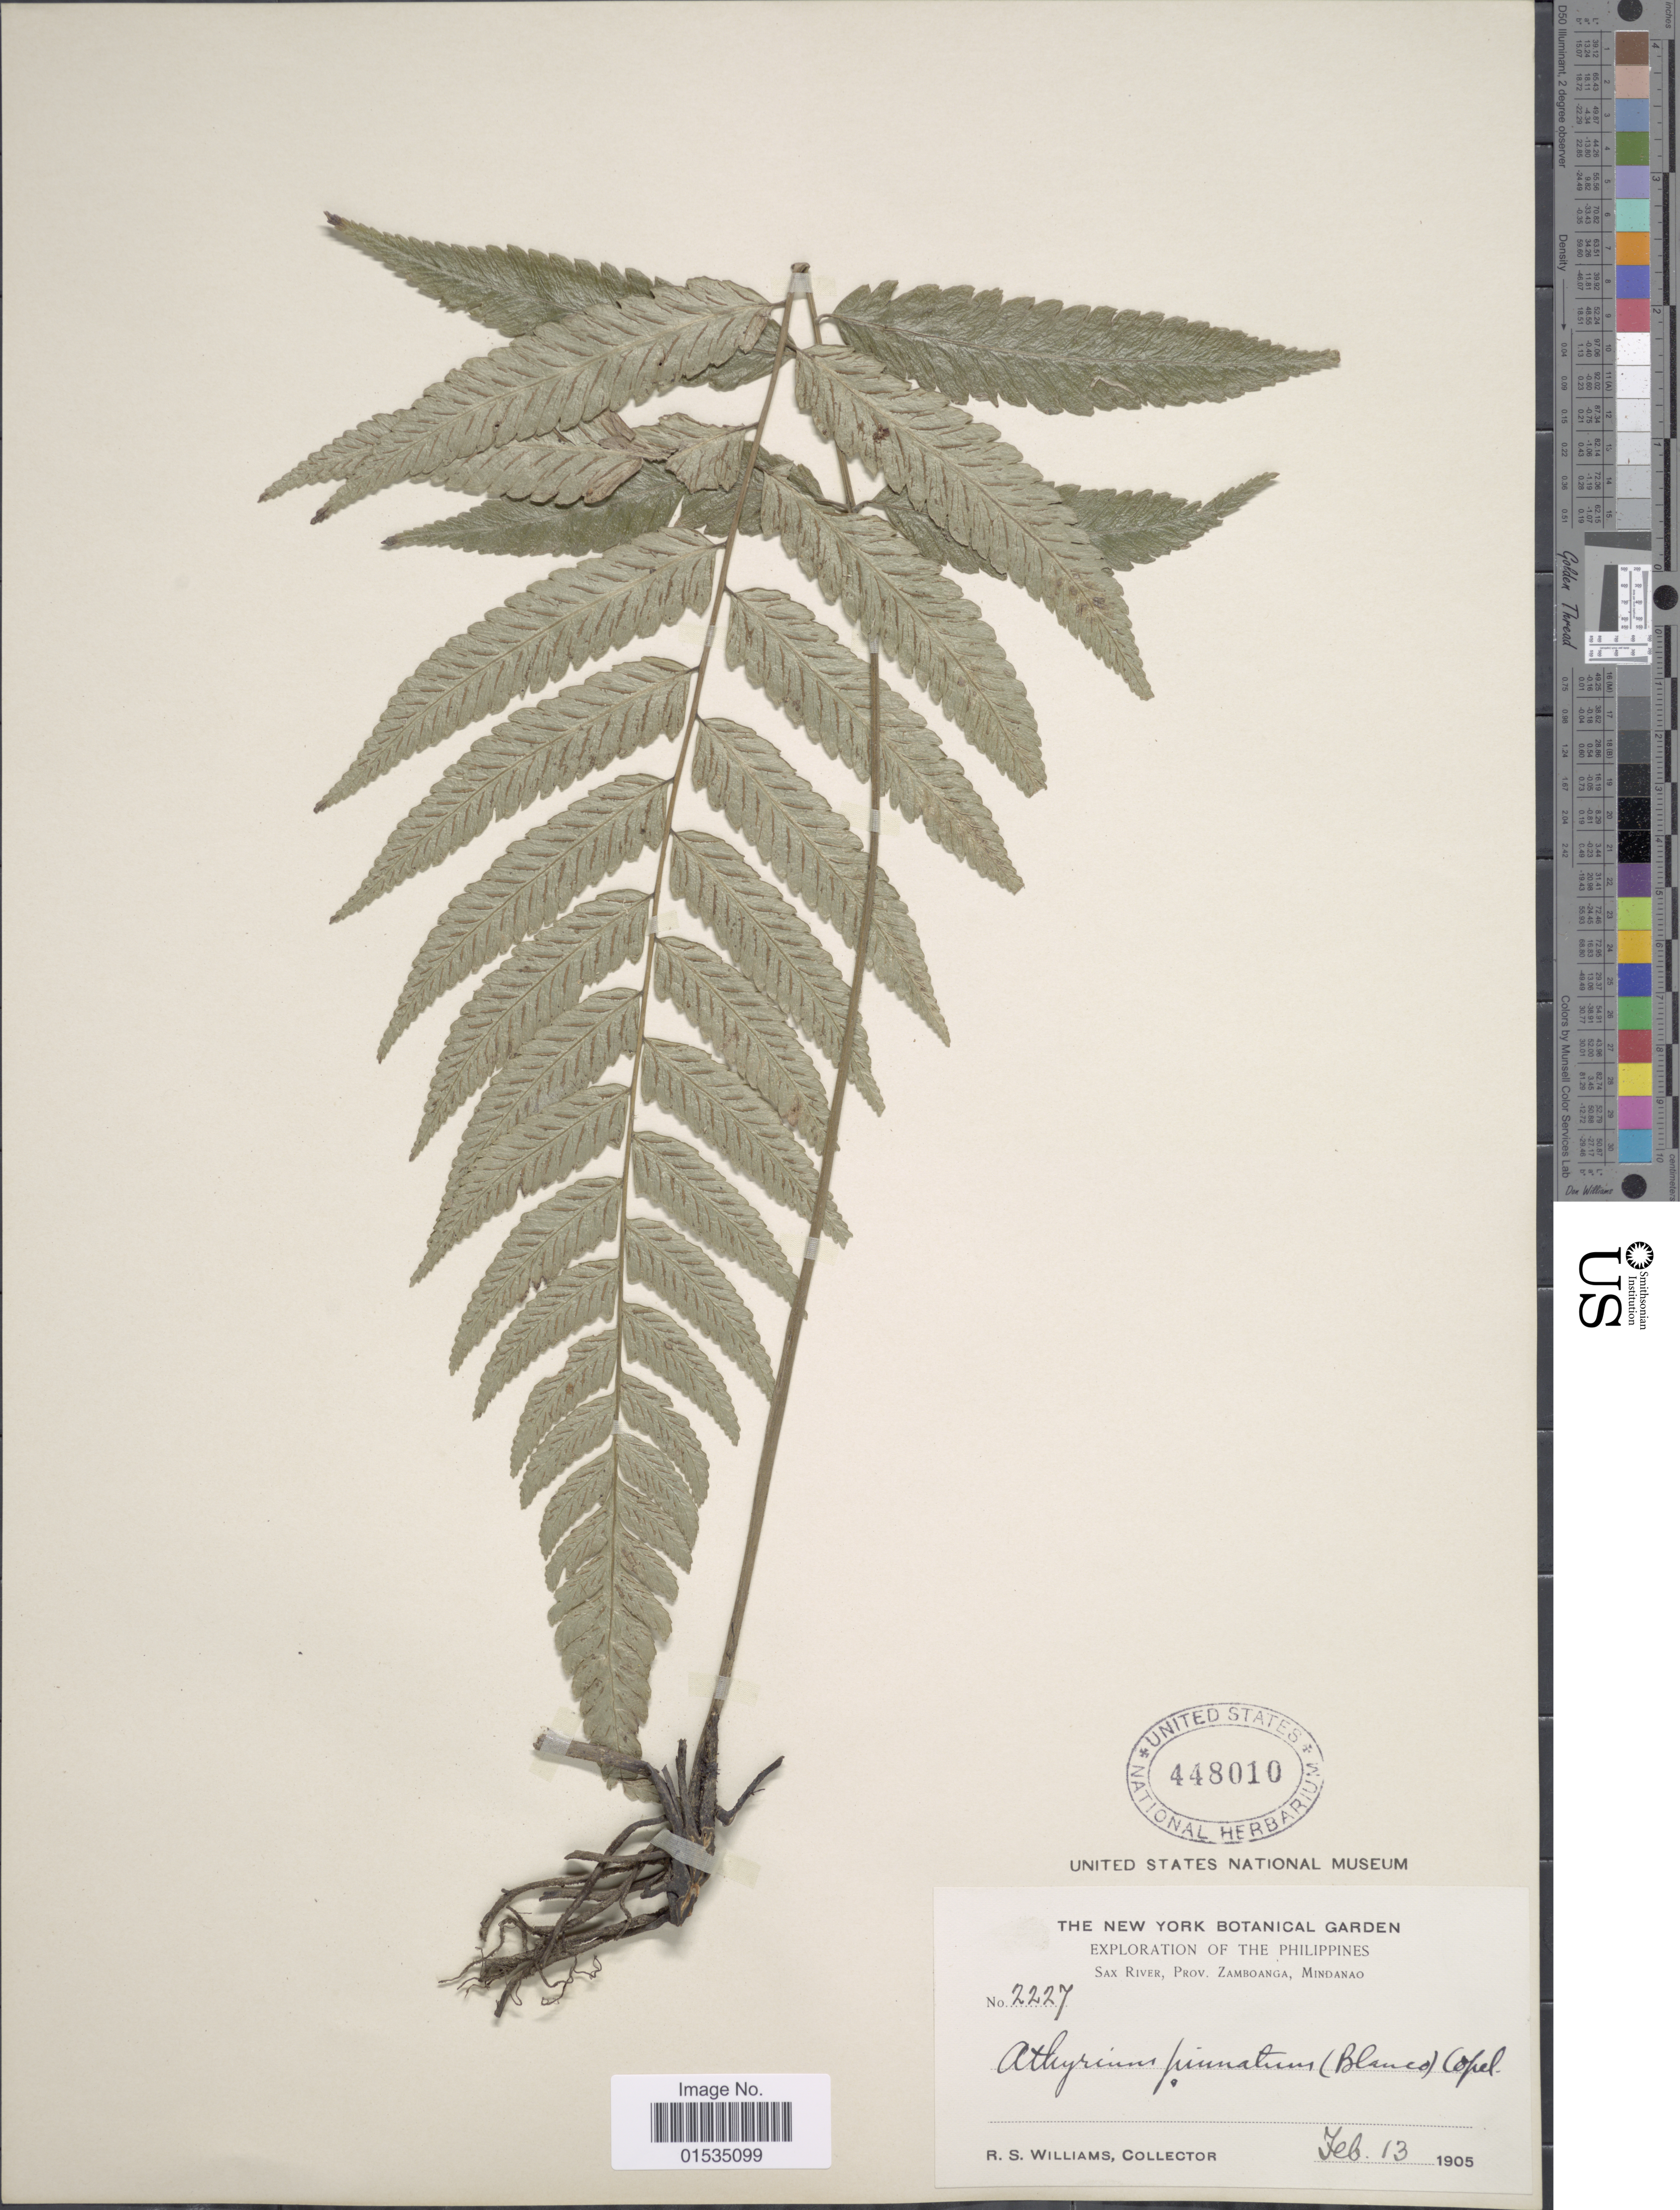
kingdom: Plantae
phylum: Tracheophyta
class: Polypodiopsida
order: Polypodiales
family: Athyriaceae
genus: Diplazium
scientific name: Diplazium petiolare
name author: C. Presl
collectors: R. S. Williams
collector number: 2227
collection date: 1905-02-13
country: Philippines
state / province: Zamboanga Peninsula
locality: Sax River, Prov. Zamboanga, Mindanao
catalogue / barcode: US 448010